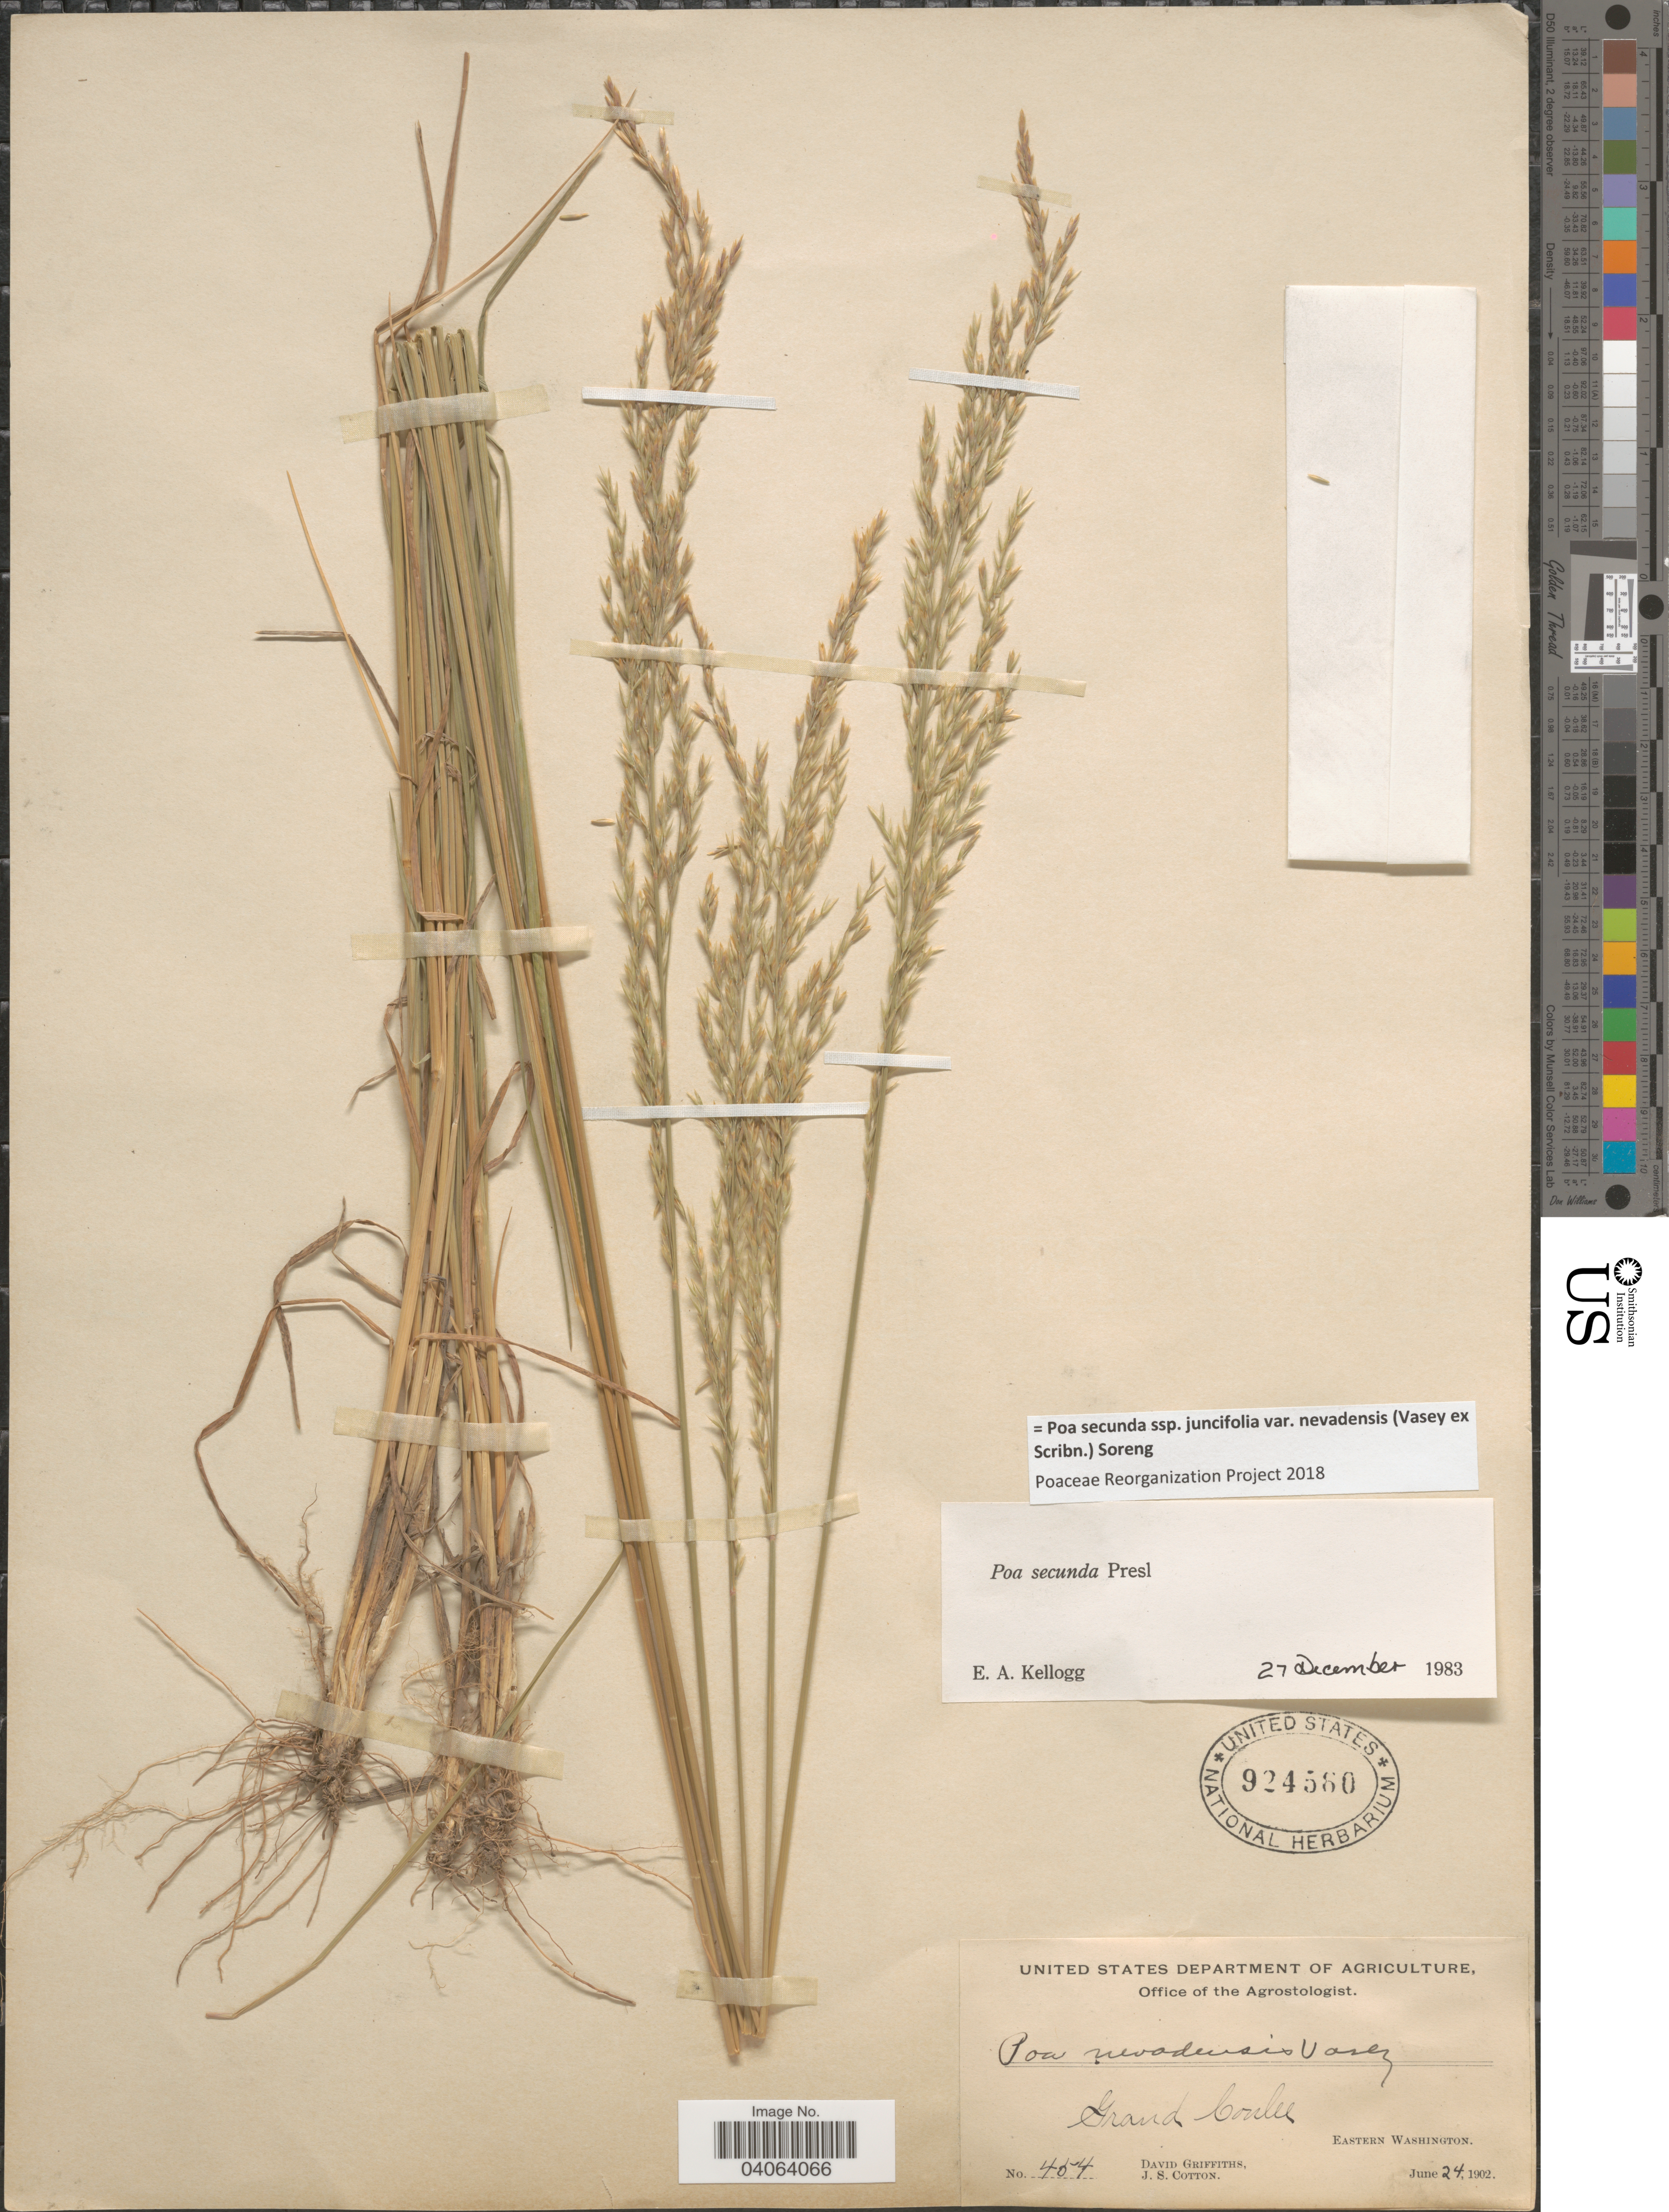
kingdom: Plantae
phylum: Tracheophyta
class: Liliopsida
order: Poales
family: Poaceae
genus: Poa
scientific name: Poa secunda subsp. juncifolia var. nevadensis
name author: (Vasey ex Scribn.) Soreng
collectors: D. Griffiths & J. S. Cotton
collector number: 454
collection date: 1902-06-24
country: United States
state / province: Washington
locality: Grand Coulee. Eastern Washington.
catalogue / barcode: US 924560